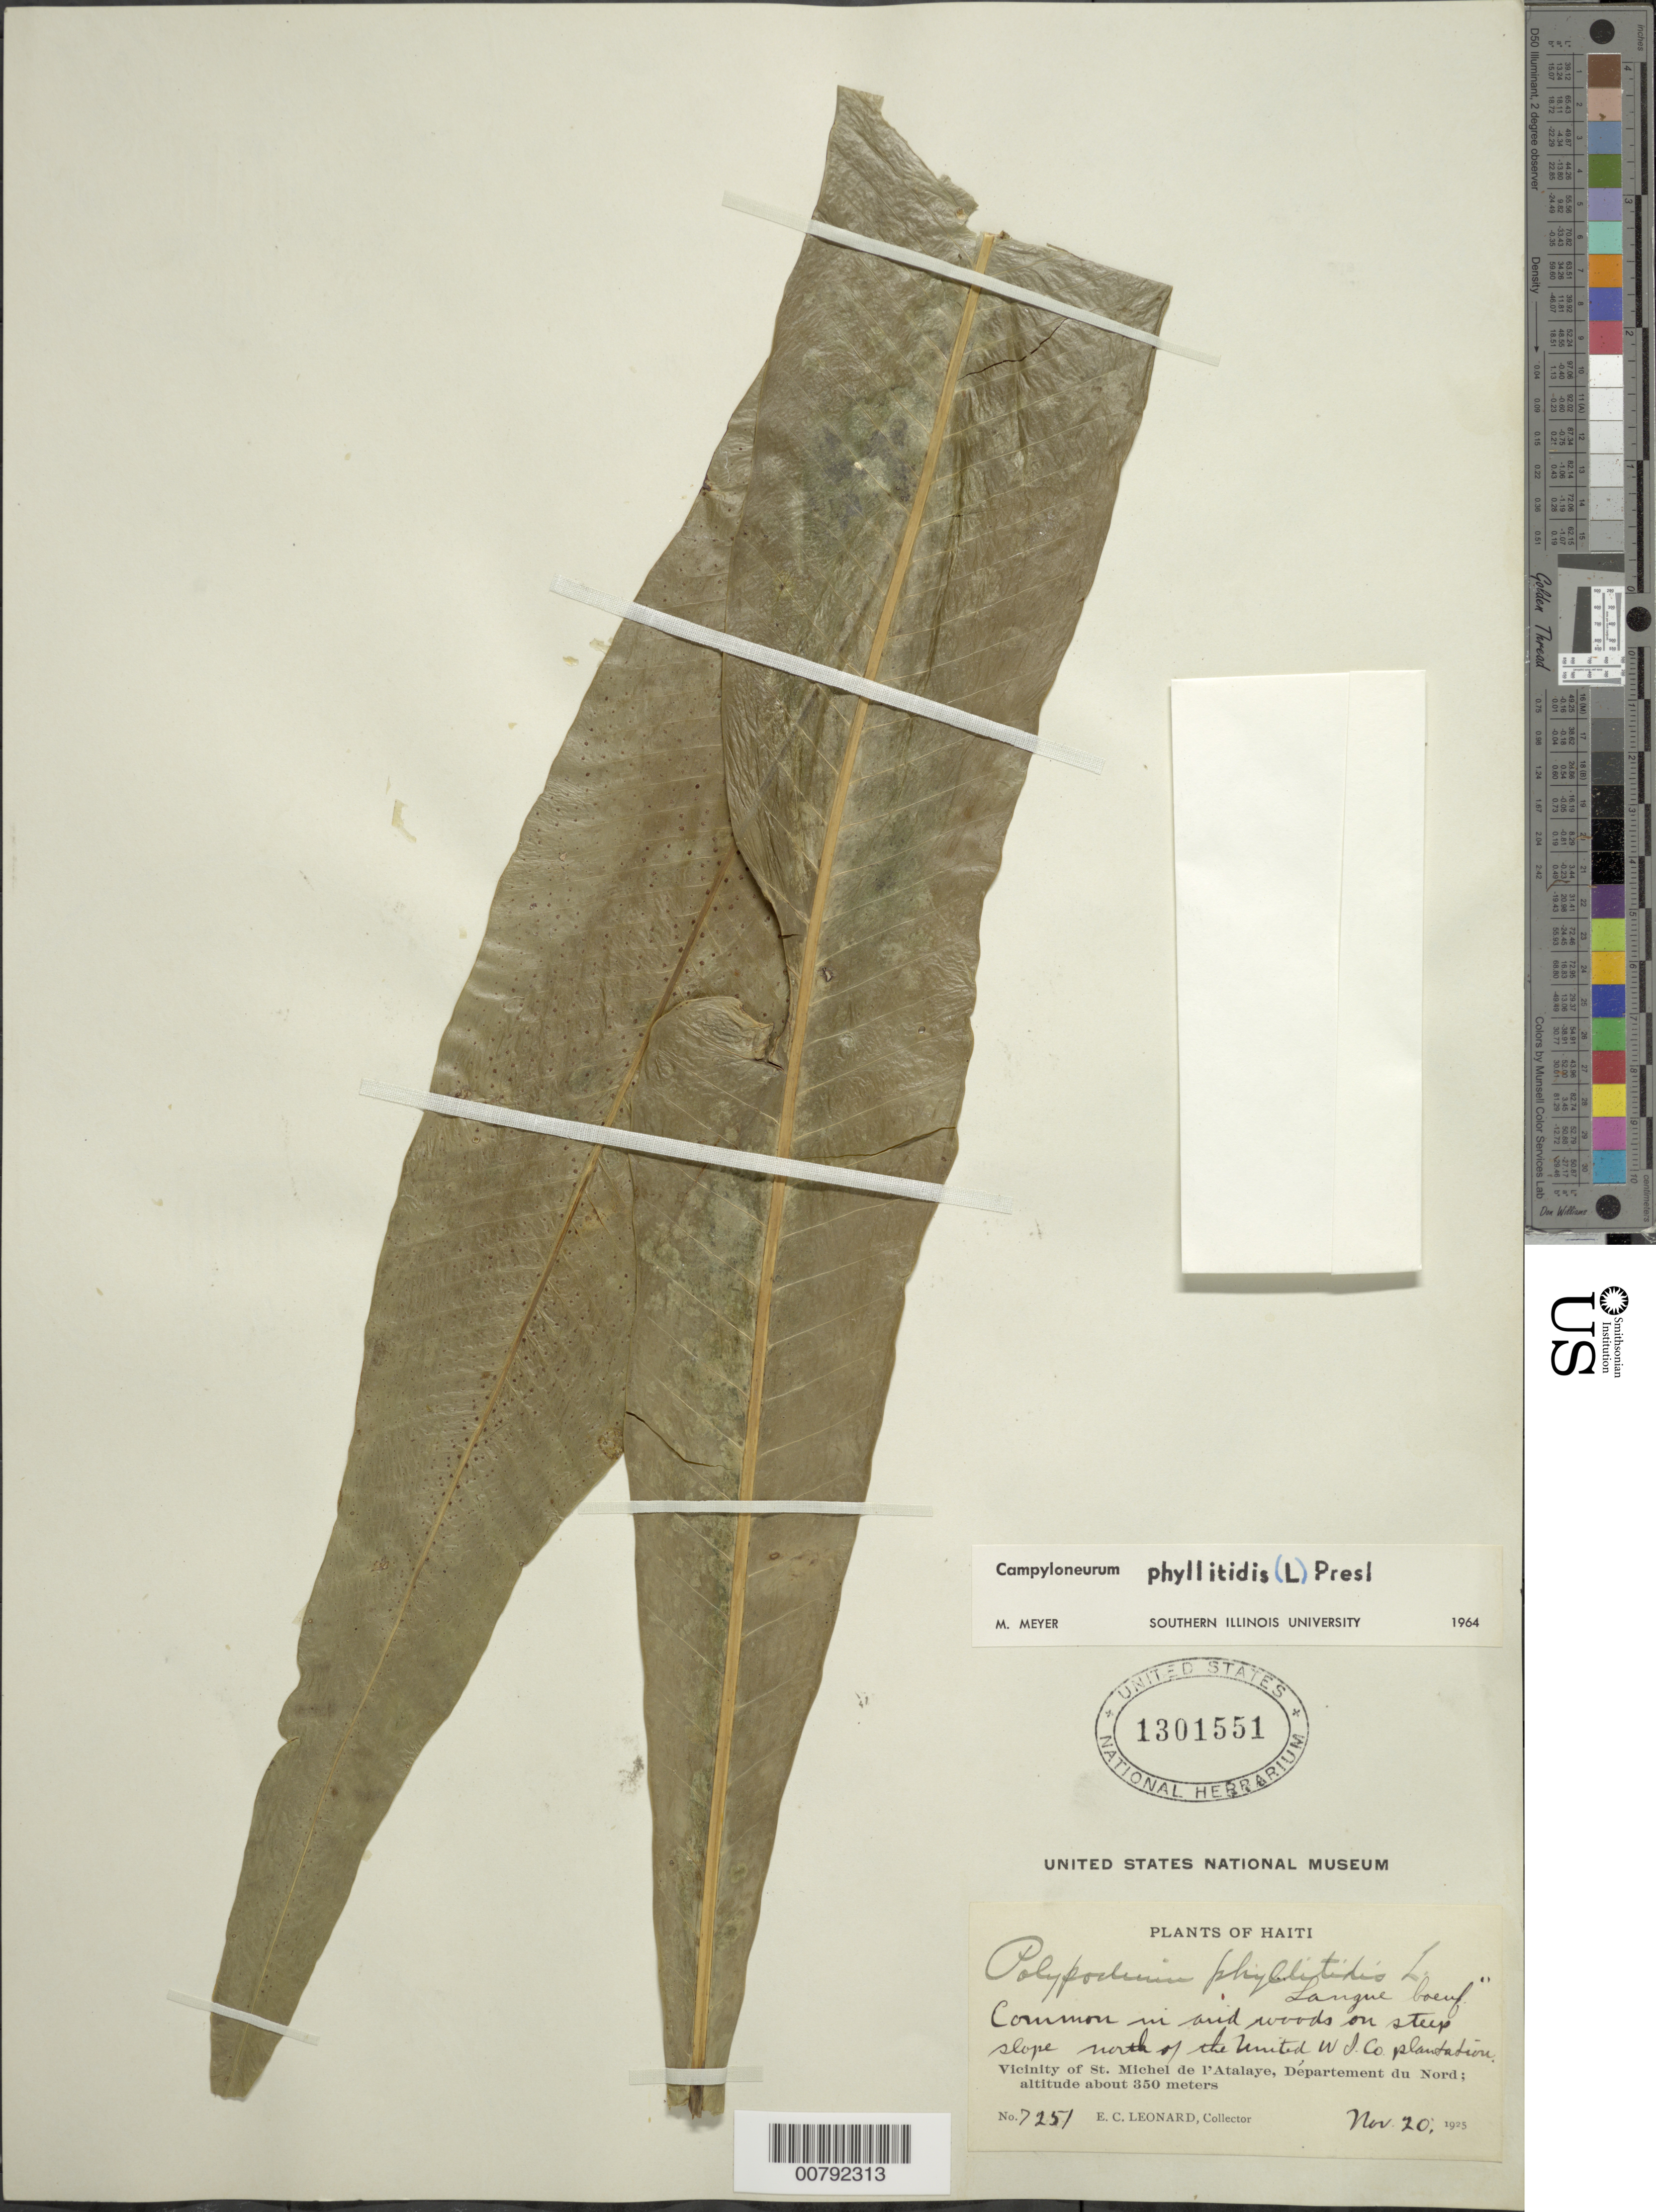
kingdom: Plantae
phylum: Tracheophyta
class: Polypodiopsida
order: Polypodiales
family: Polypodiaceae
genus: Campyloneurum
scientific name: Campyloneurum phyllitidis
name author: (L.) C. Presl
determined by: Meyer, M.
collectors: E. C. Leonard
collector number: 7251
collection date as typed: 20 Nov 1925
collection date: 1925-11-20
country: Haiti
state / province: Nord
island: Hispaniola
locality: St. Michel de l'Atalaye, N of United W.I. Co. plantation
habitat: Arid woods on steep slope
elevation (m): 350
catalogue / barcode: US 1301551